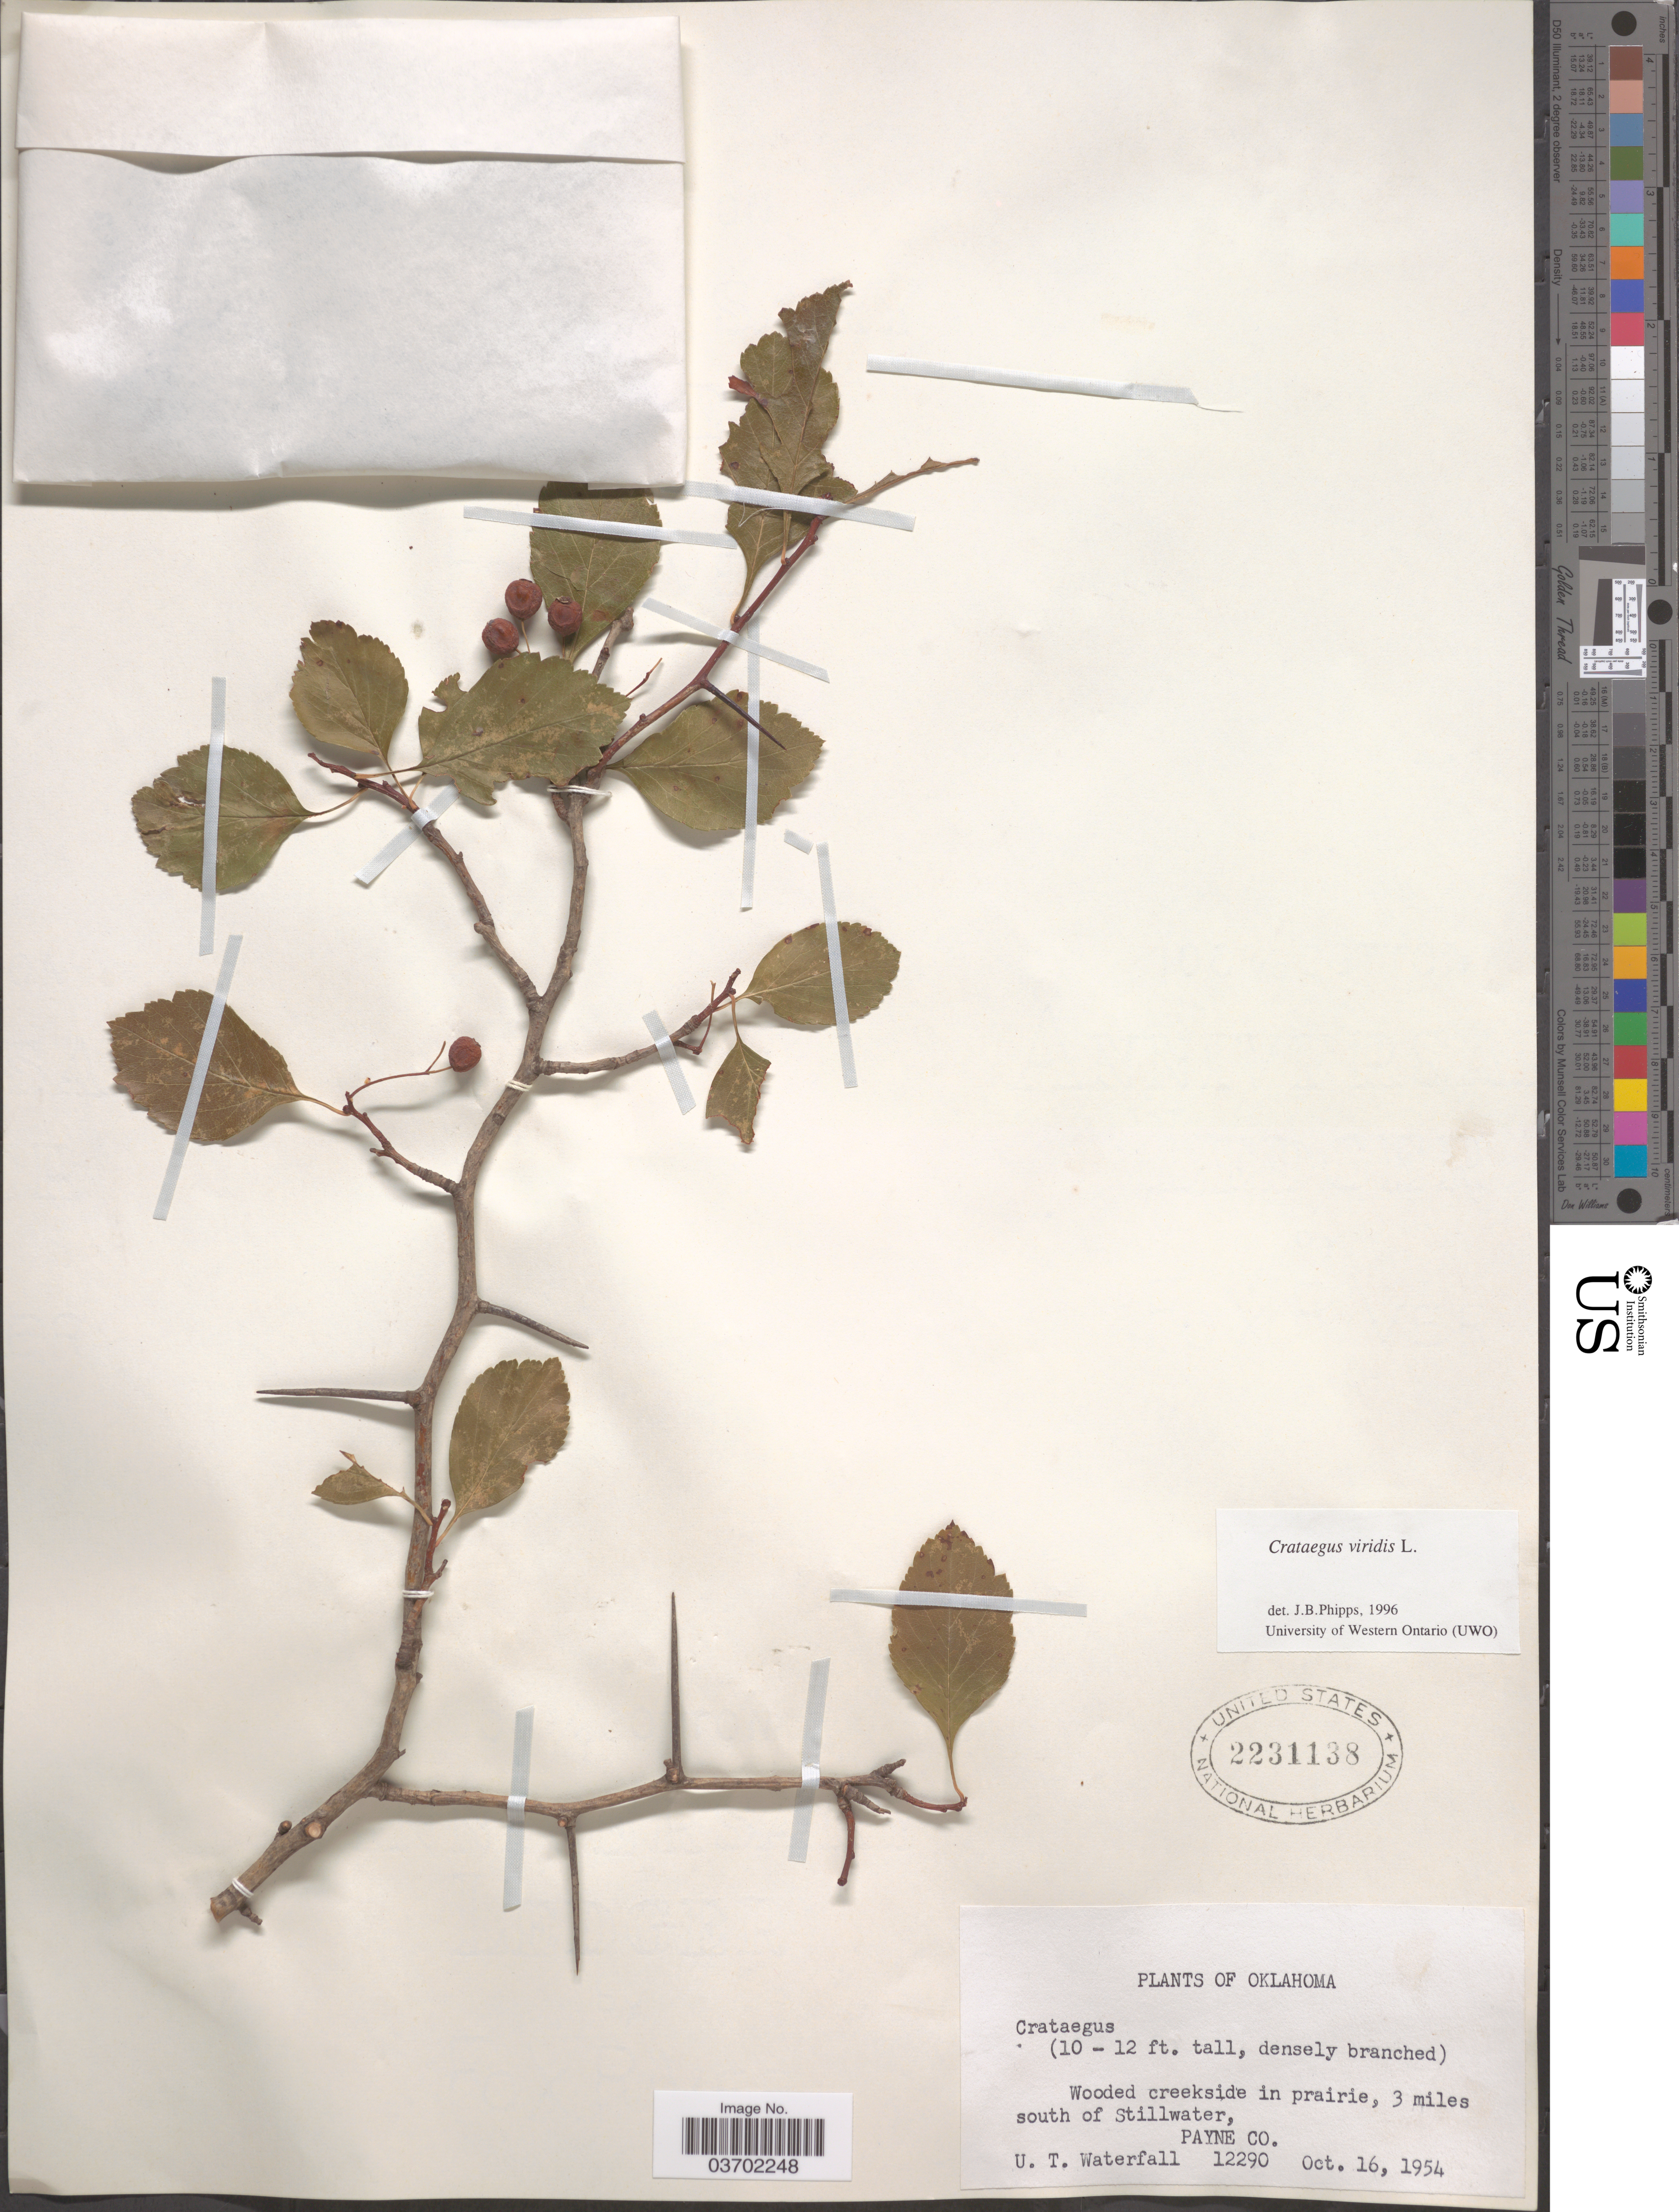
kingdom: Plantae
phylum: Tracheophyta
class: Magnoliopsida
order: Rosales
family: Rosaceae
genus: Crataegus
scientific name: Crataegus viridis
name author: L.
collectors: U. T. Waterfall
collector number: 12290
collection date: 1954-10-16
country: United States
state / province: Oklahoma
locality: Wooded creekside in prairie, 3 miles south of Stillwater, Payne Co.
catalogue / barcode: US 2231138